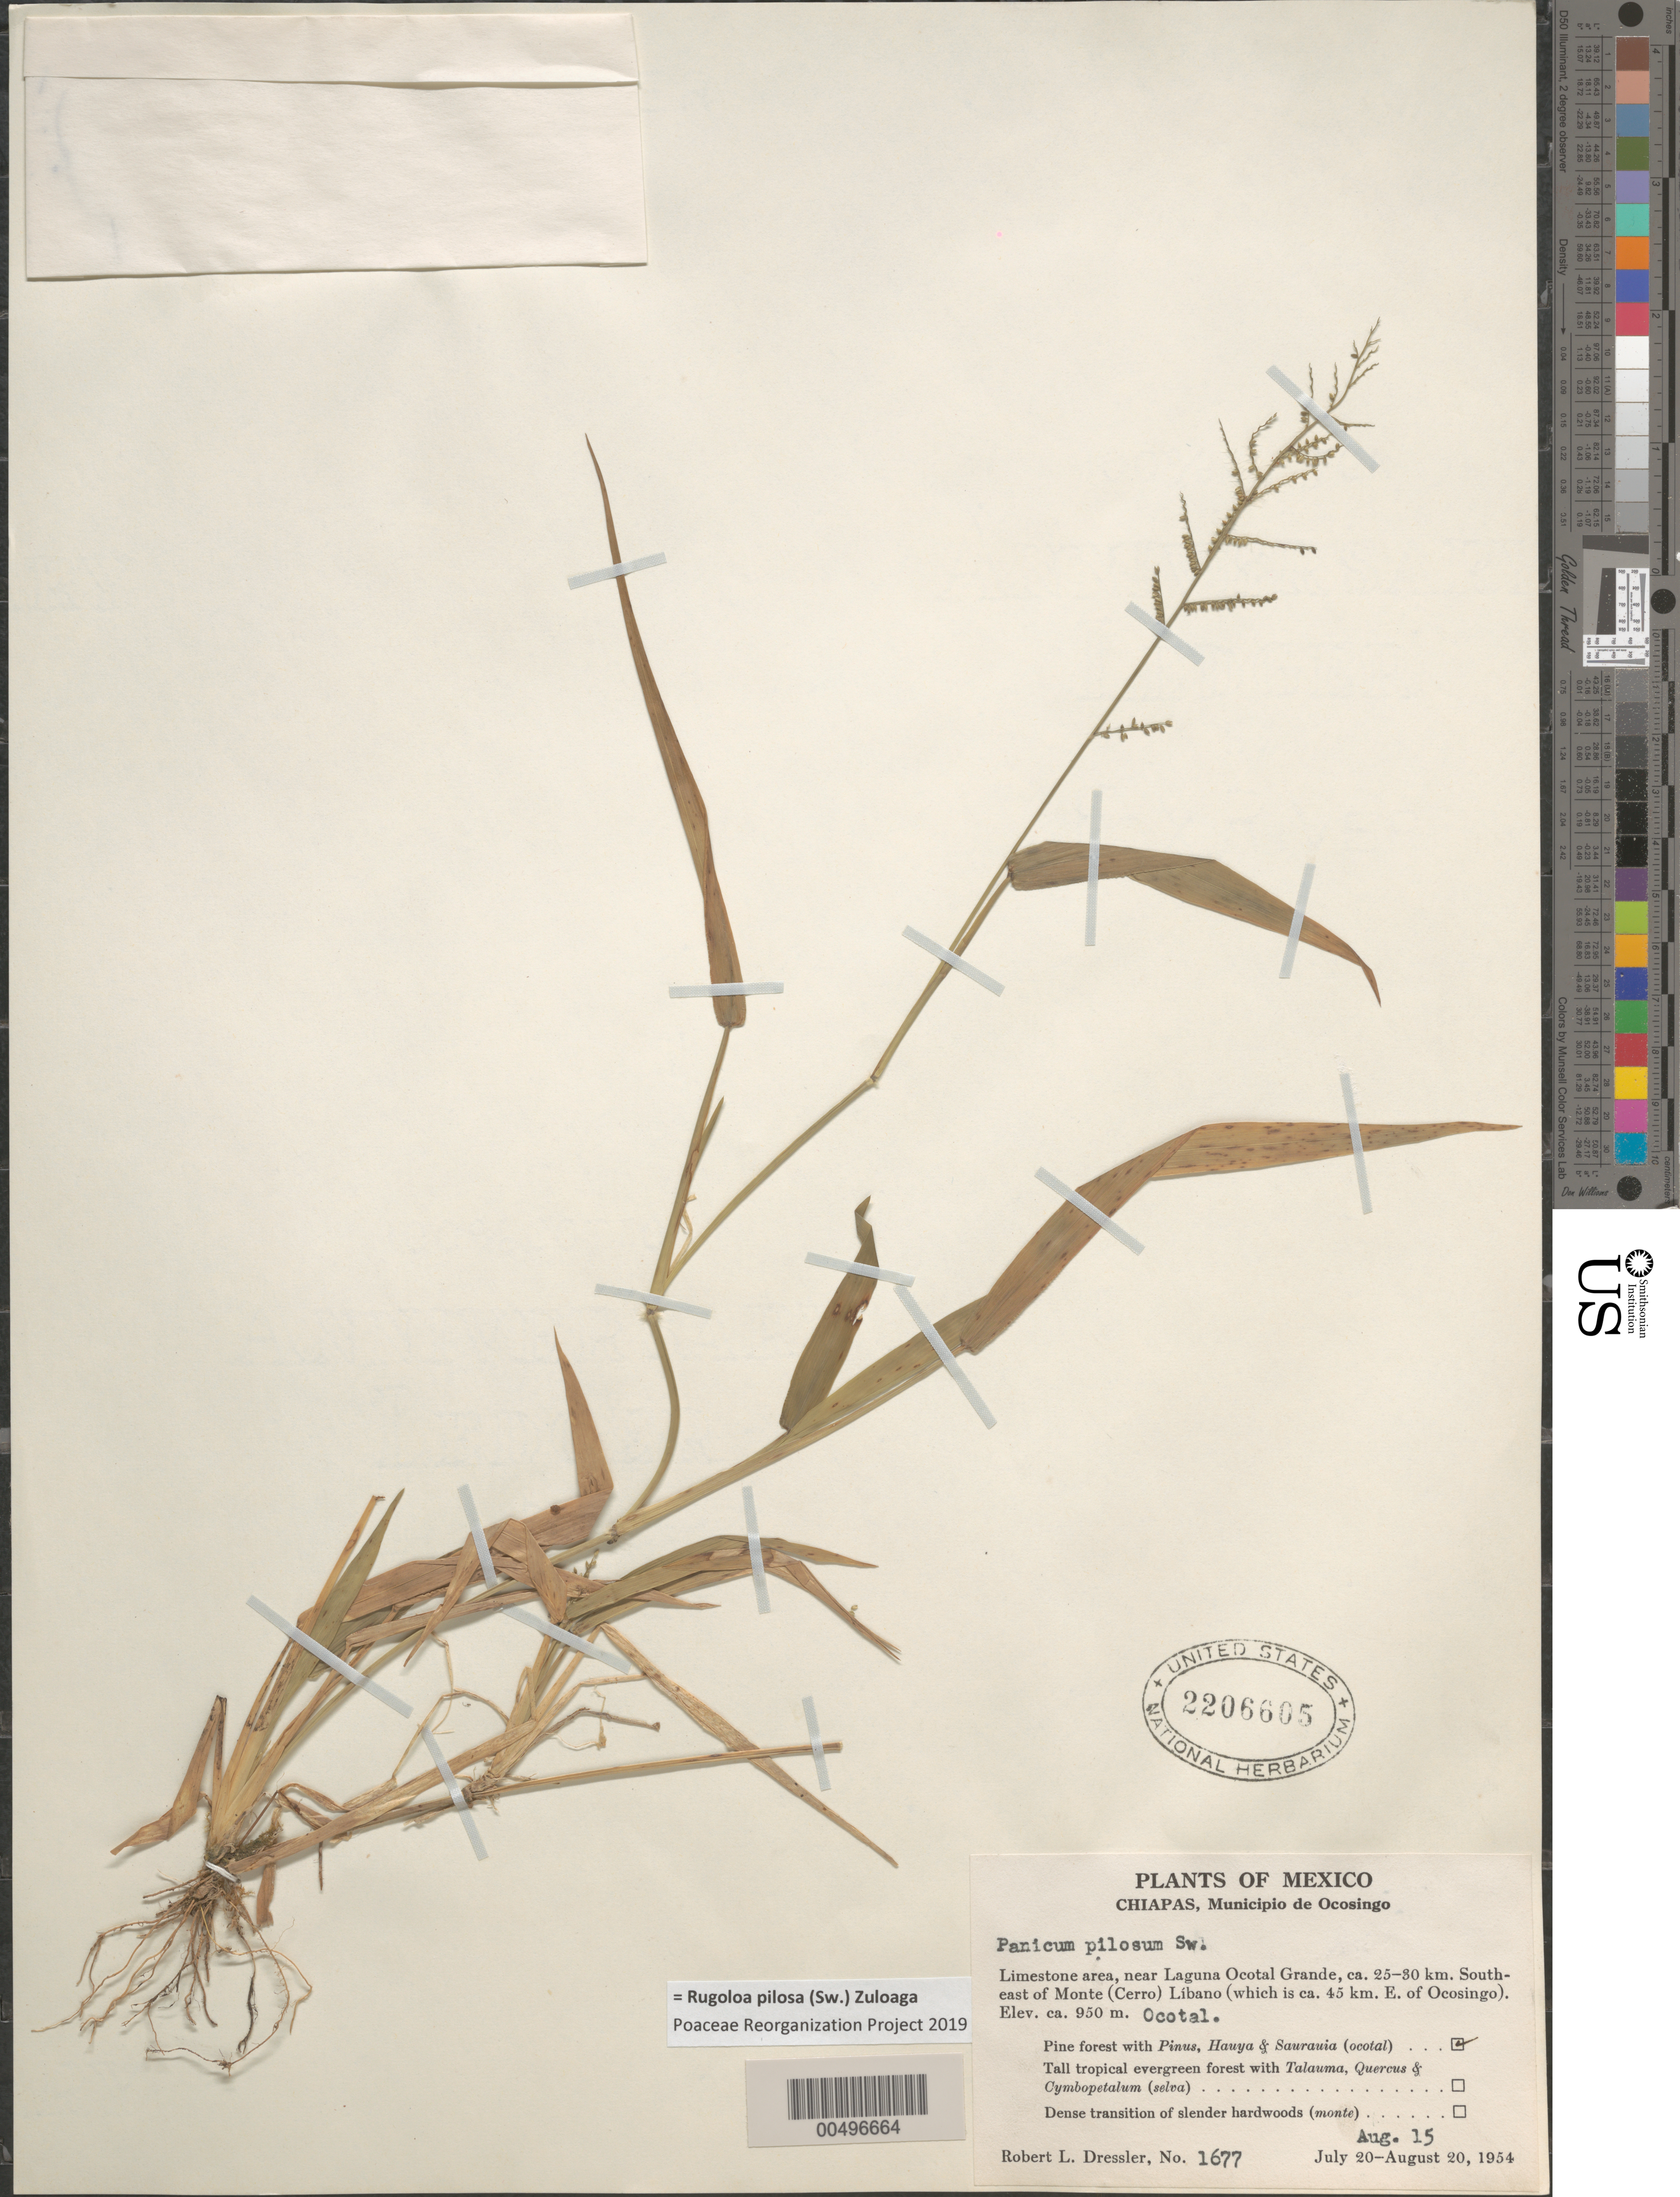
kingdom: Plantae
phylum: Tracheophyta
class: Liliopsida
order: Poales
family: Poaceae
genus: Panicum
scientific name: Panicum pilosum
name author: Sw.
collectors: R. Dressler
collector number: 1677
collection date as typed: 15 Aug 1954 to 20 Aug 1954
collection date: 1954-08-15/1954-08-20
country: Mexico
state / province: Chiapas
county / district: Ocosingo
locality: Near Laguna Ocotal Grande, ca 25-30 km SE of Monte (Cerro) L¡bano (which is ca 45 km E of Ocosingo), Ocotal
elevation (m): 950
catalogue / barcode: US 2206605